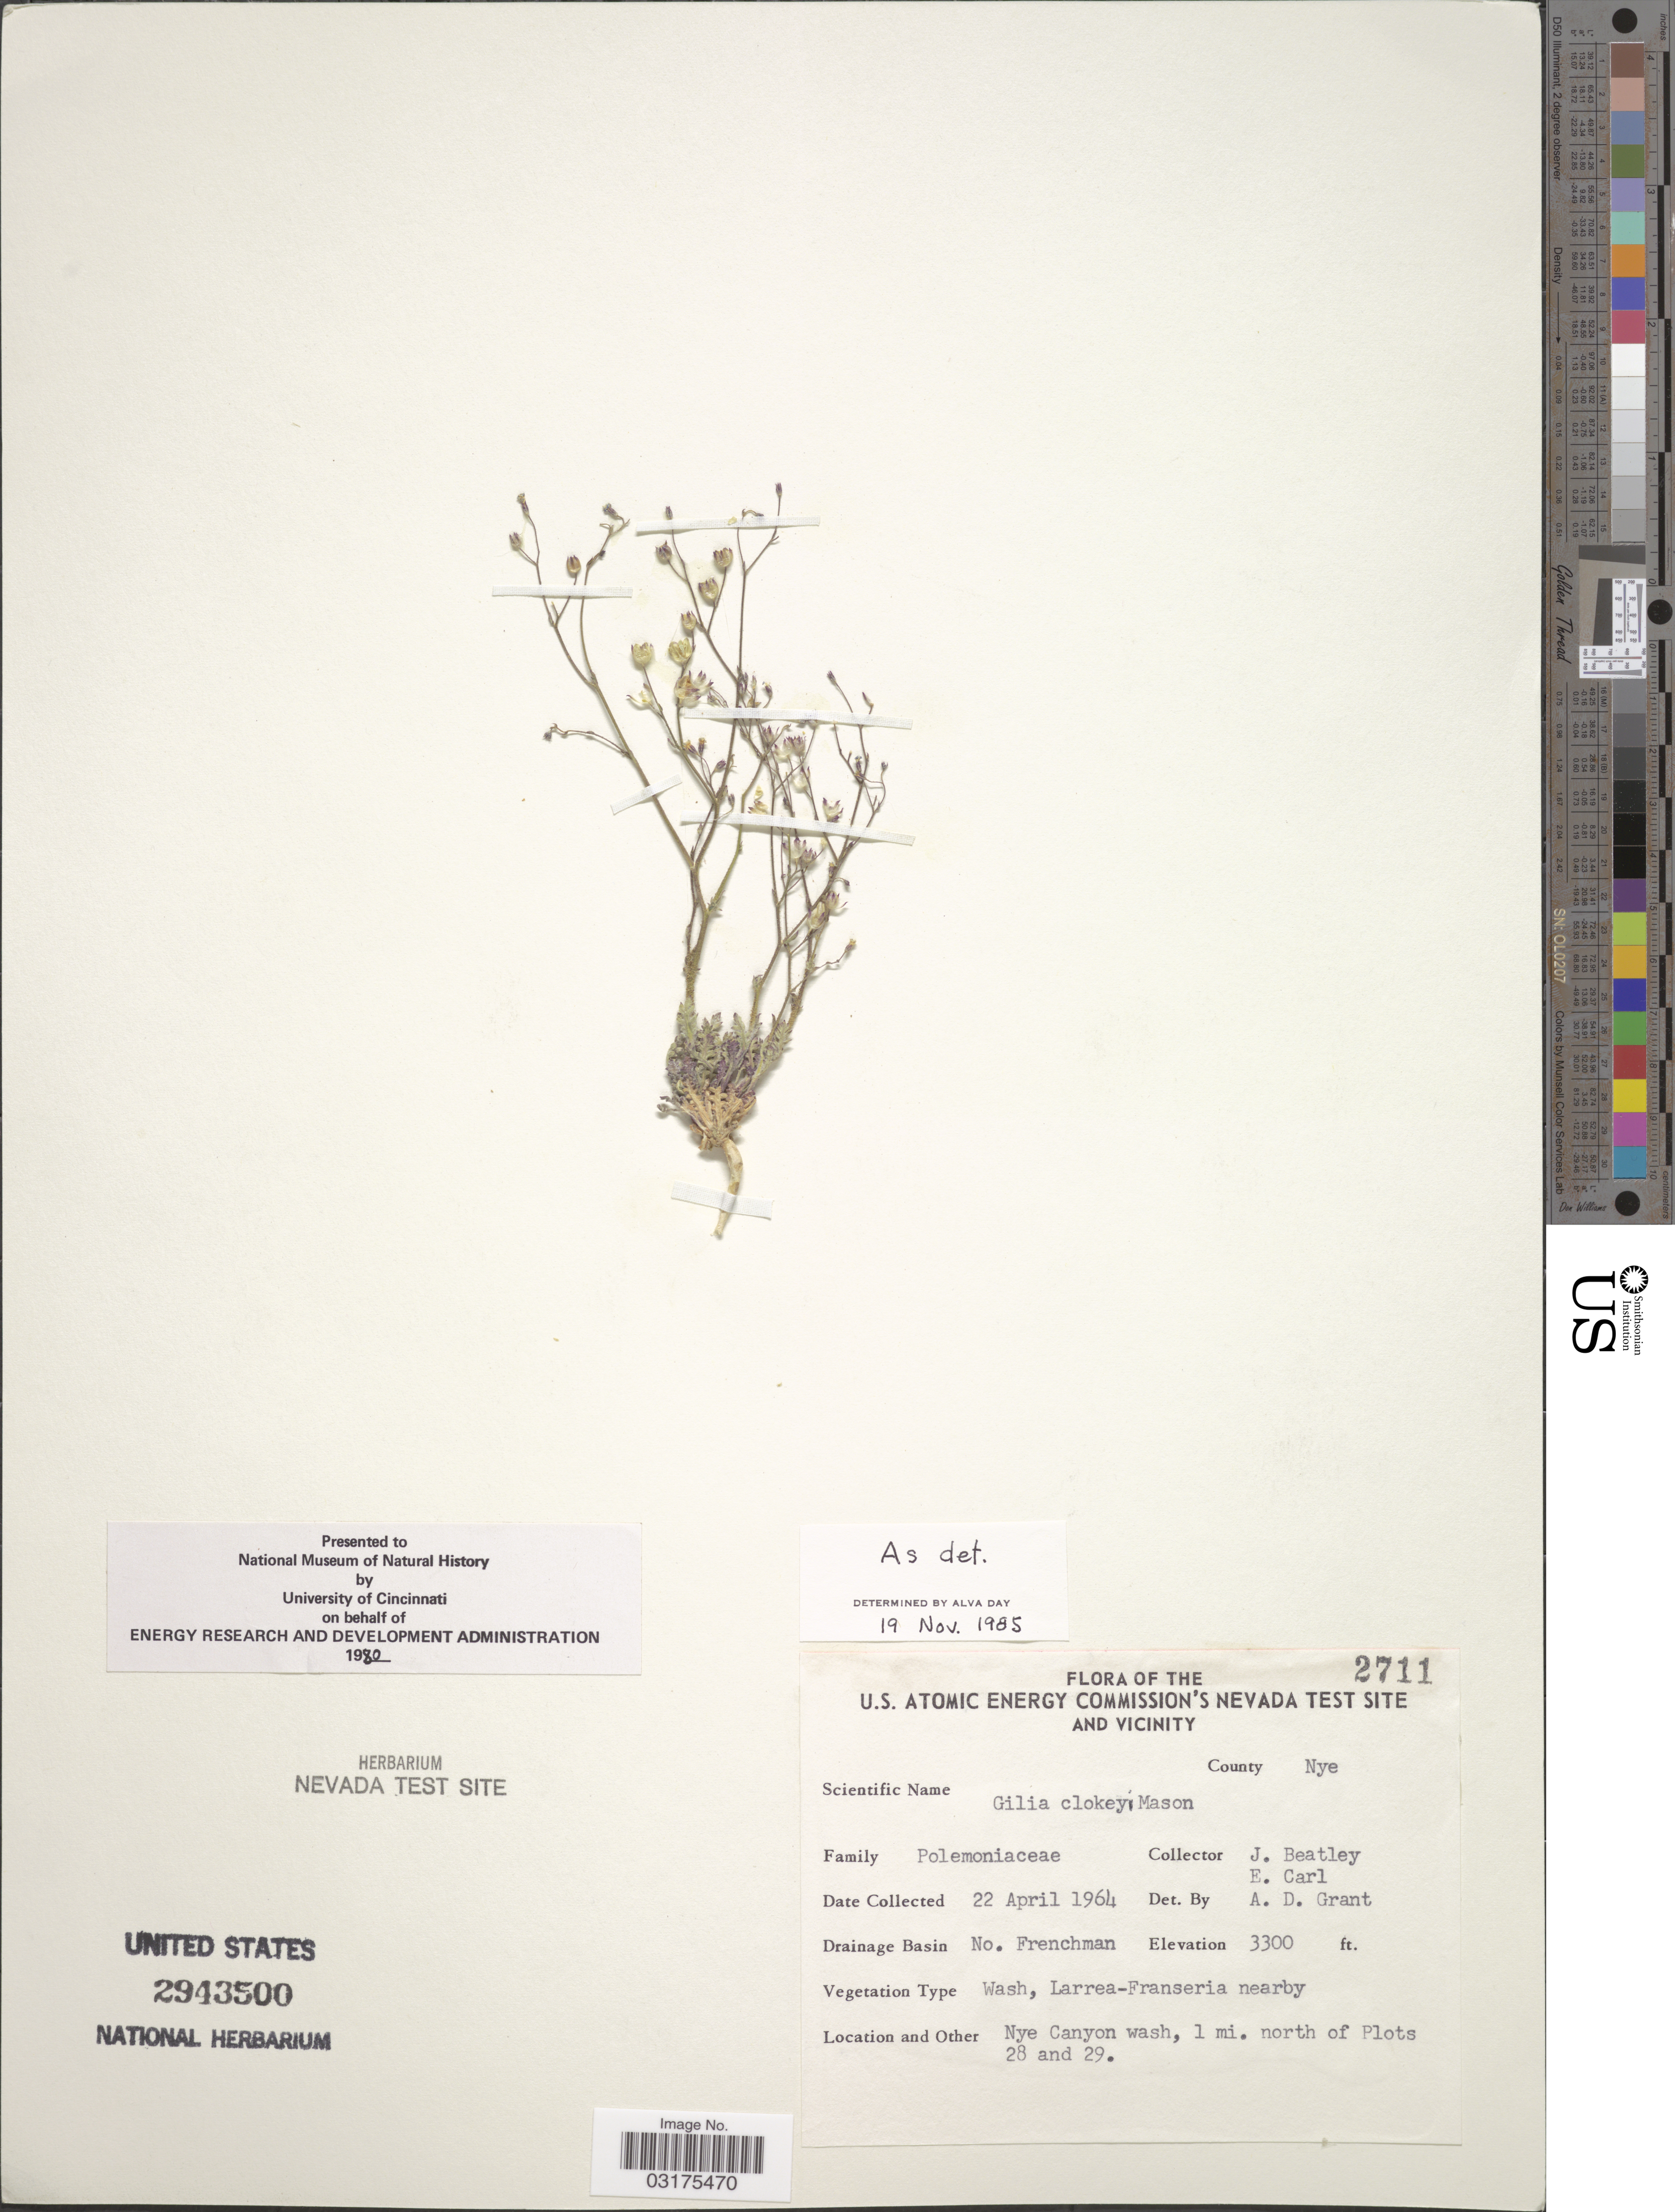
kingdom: Plantae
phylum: Tracheophyta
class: Magnoliopsida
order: Ericales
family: Polemoniaceae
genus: Gilia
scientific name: Gilia clokeyi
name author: H. Mason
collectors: J. C. Beatley, E. Carl & A. Grant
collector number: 2711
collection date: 1964-04-22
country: United States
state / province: Nevada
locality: The U.S. Atomic Energy Commission's Nevada Test Site And Vicinity, County Nye, Drainage Basin No. Frenchman, Nye Canyon wash, 1 mi. north of Plots 28 and 29.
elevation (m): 1006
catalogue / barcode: US 2943500